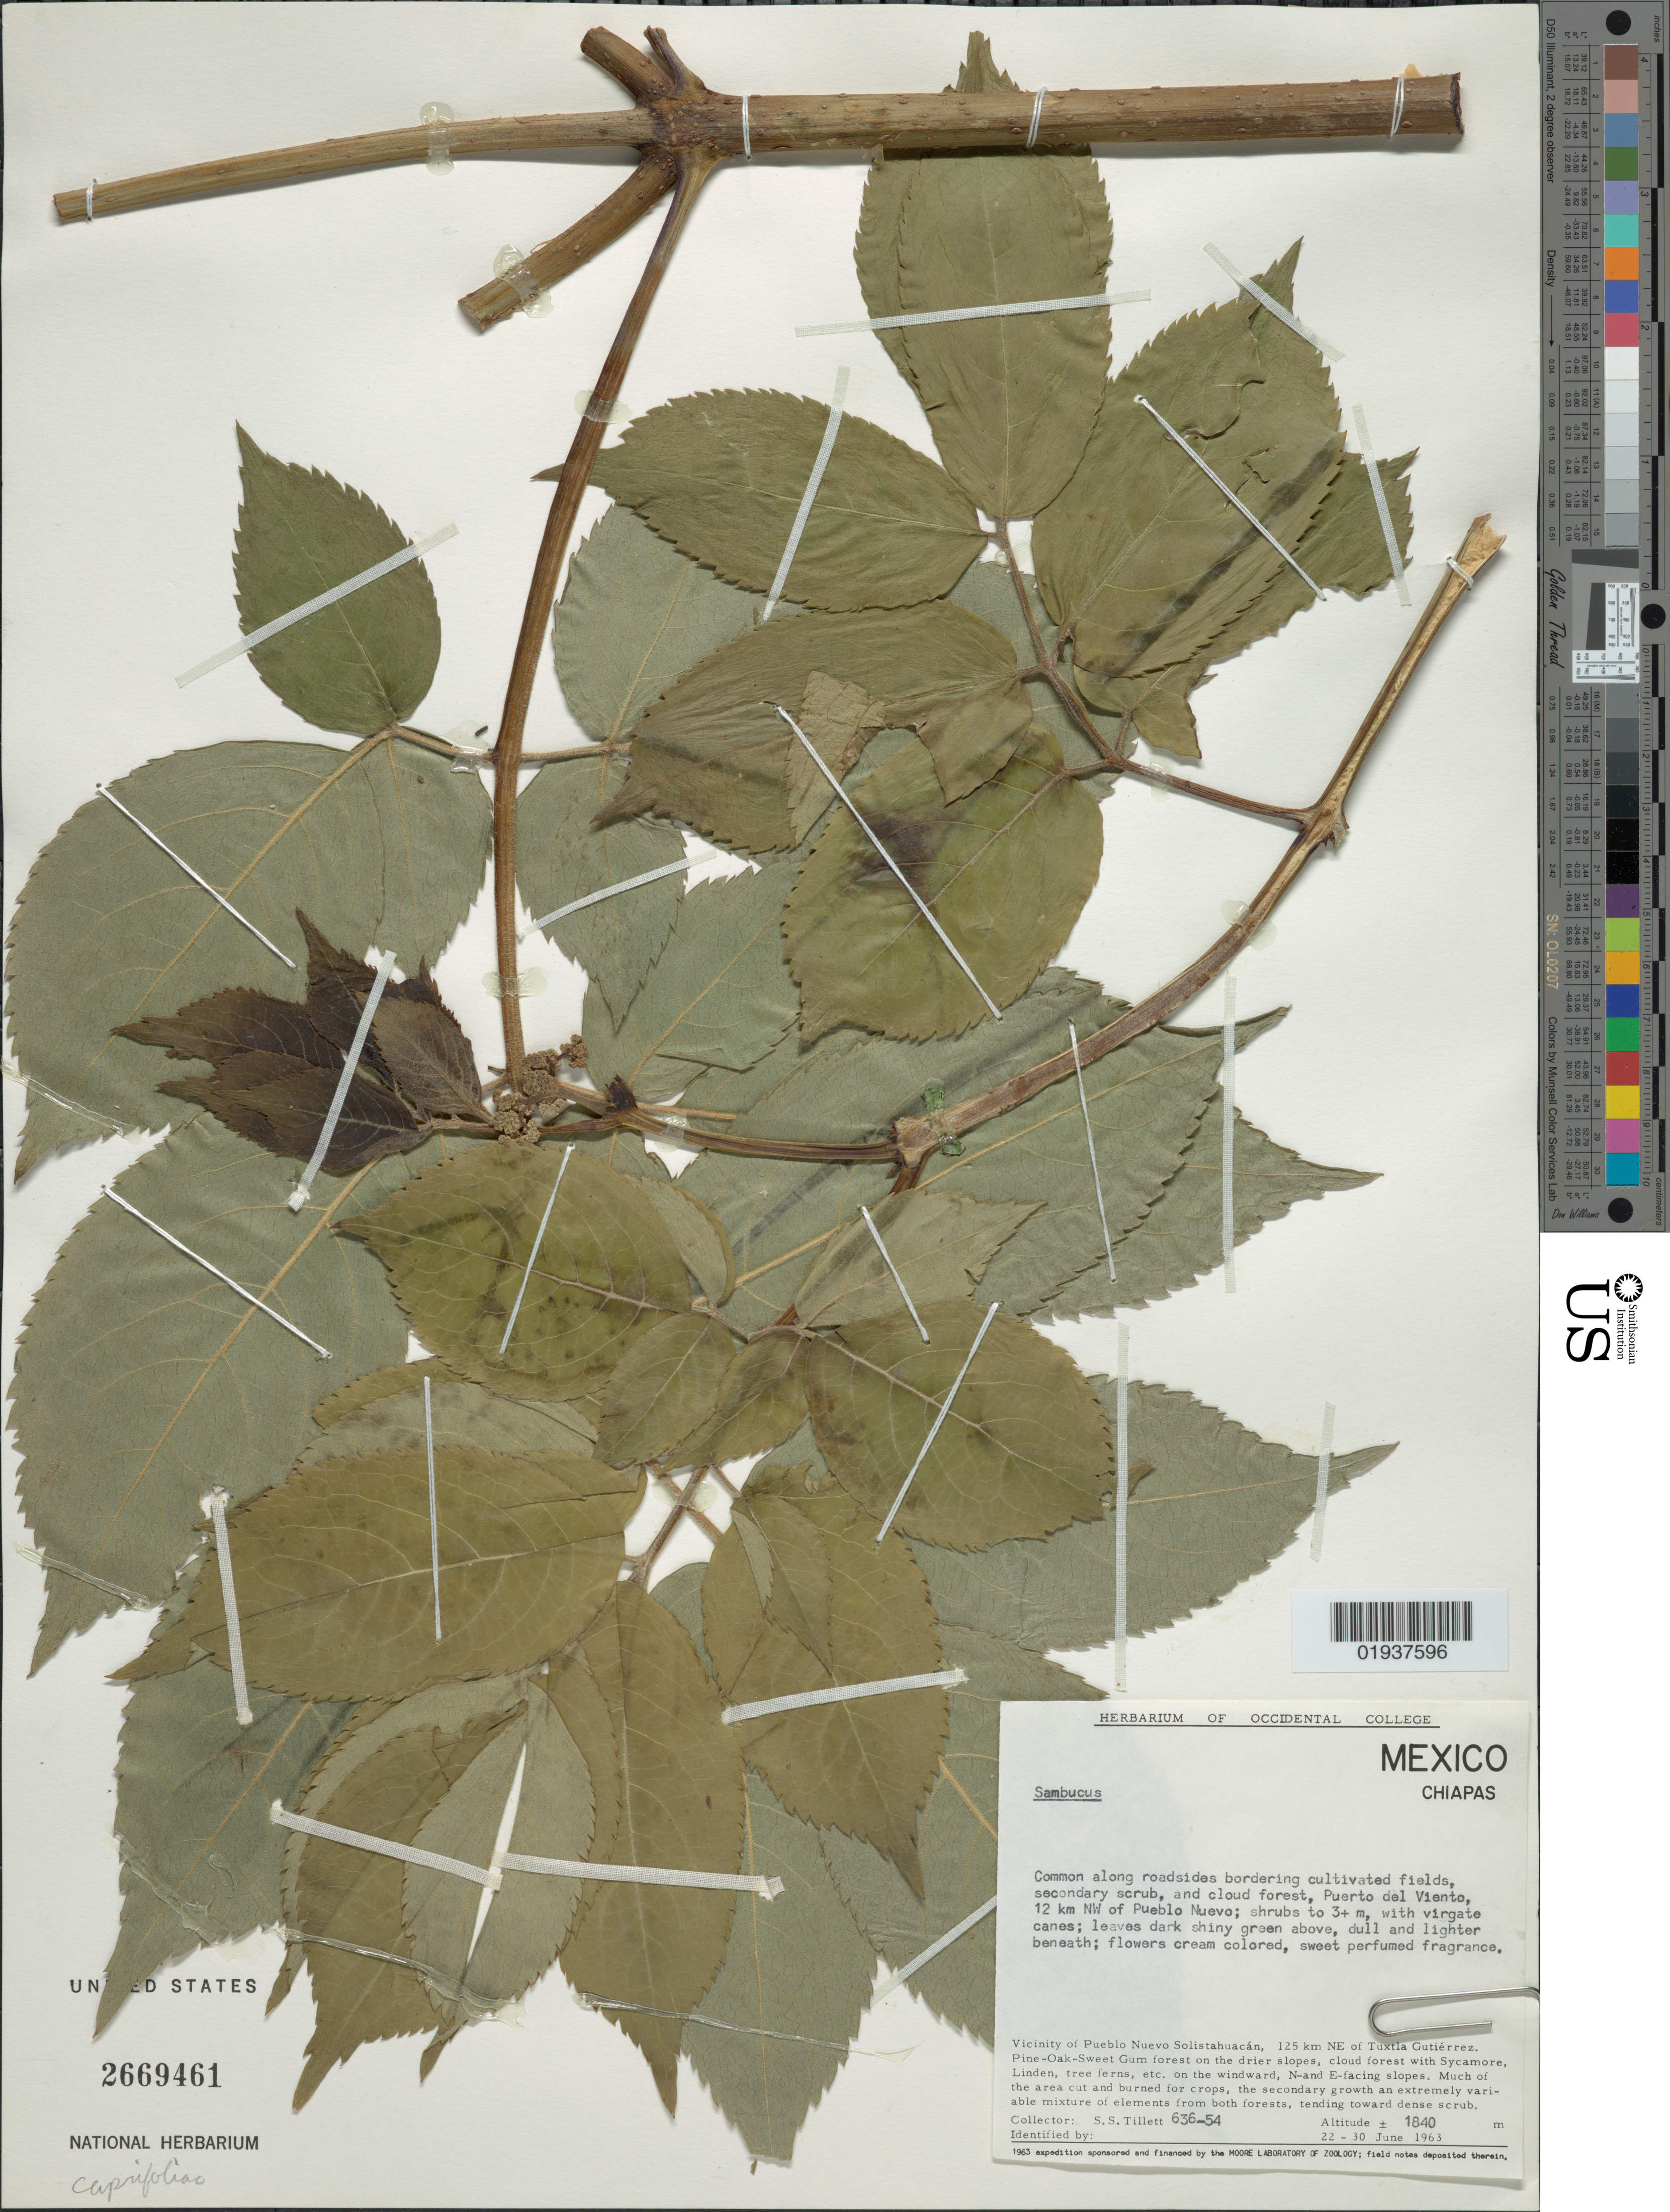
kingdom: Plantae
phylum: Tracheophyta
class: Magnoliopsida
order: Dipsacales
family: Viburnaceae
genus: Sambucus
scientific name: Sambucus sp.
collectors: S. S. Tillett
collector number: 636-54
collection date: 1963-06-22/1963-06-30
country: Mexico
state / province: Chiapas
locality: Puerto del Viento, 12 km NW of Pueblo Nuevo, Vicinity of Pueblo Nuevo Solistahuacán, 125 km NE of Tuxtla Gutiérrez.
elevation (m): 1840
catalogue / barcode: US 2669461